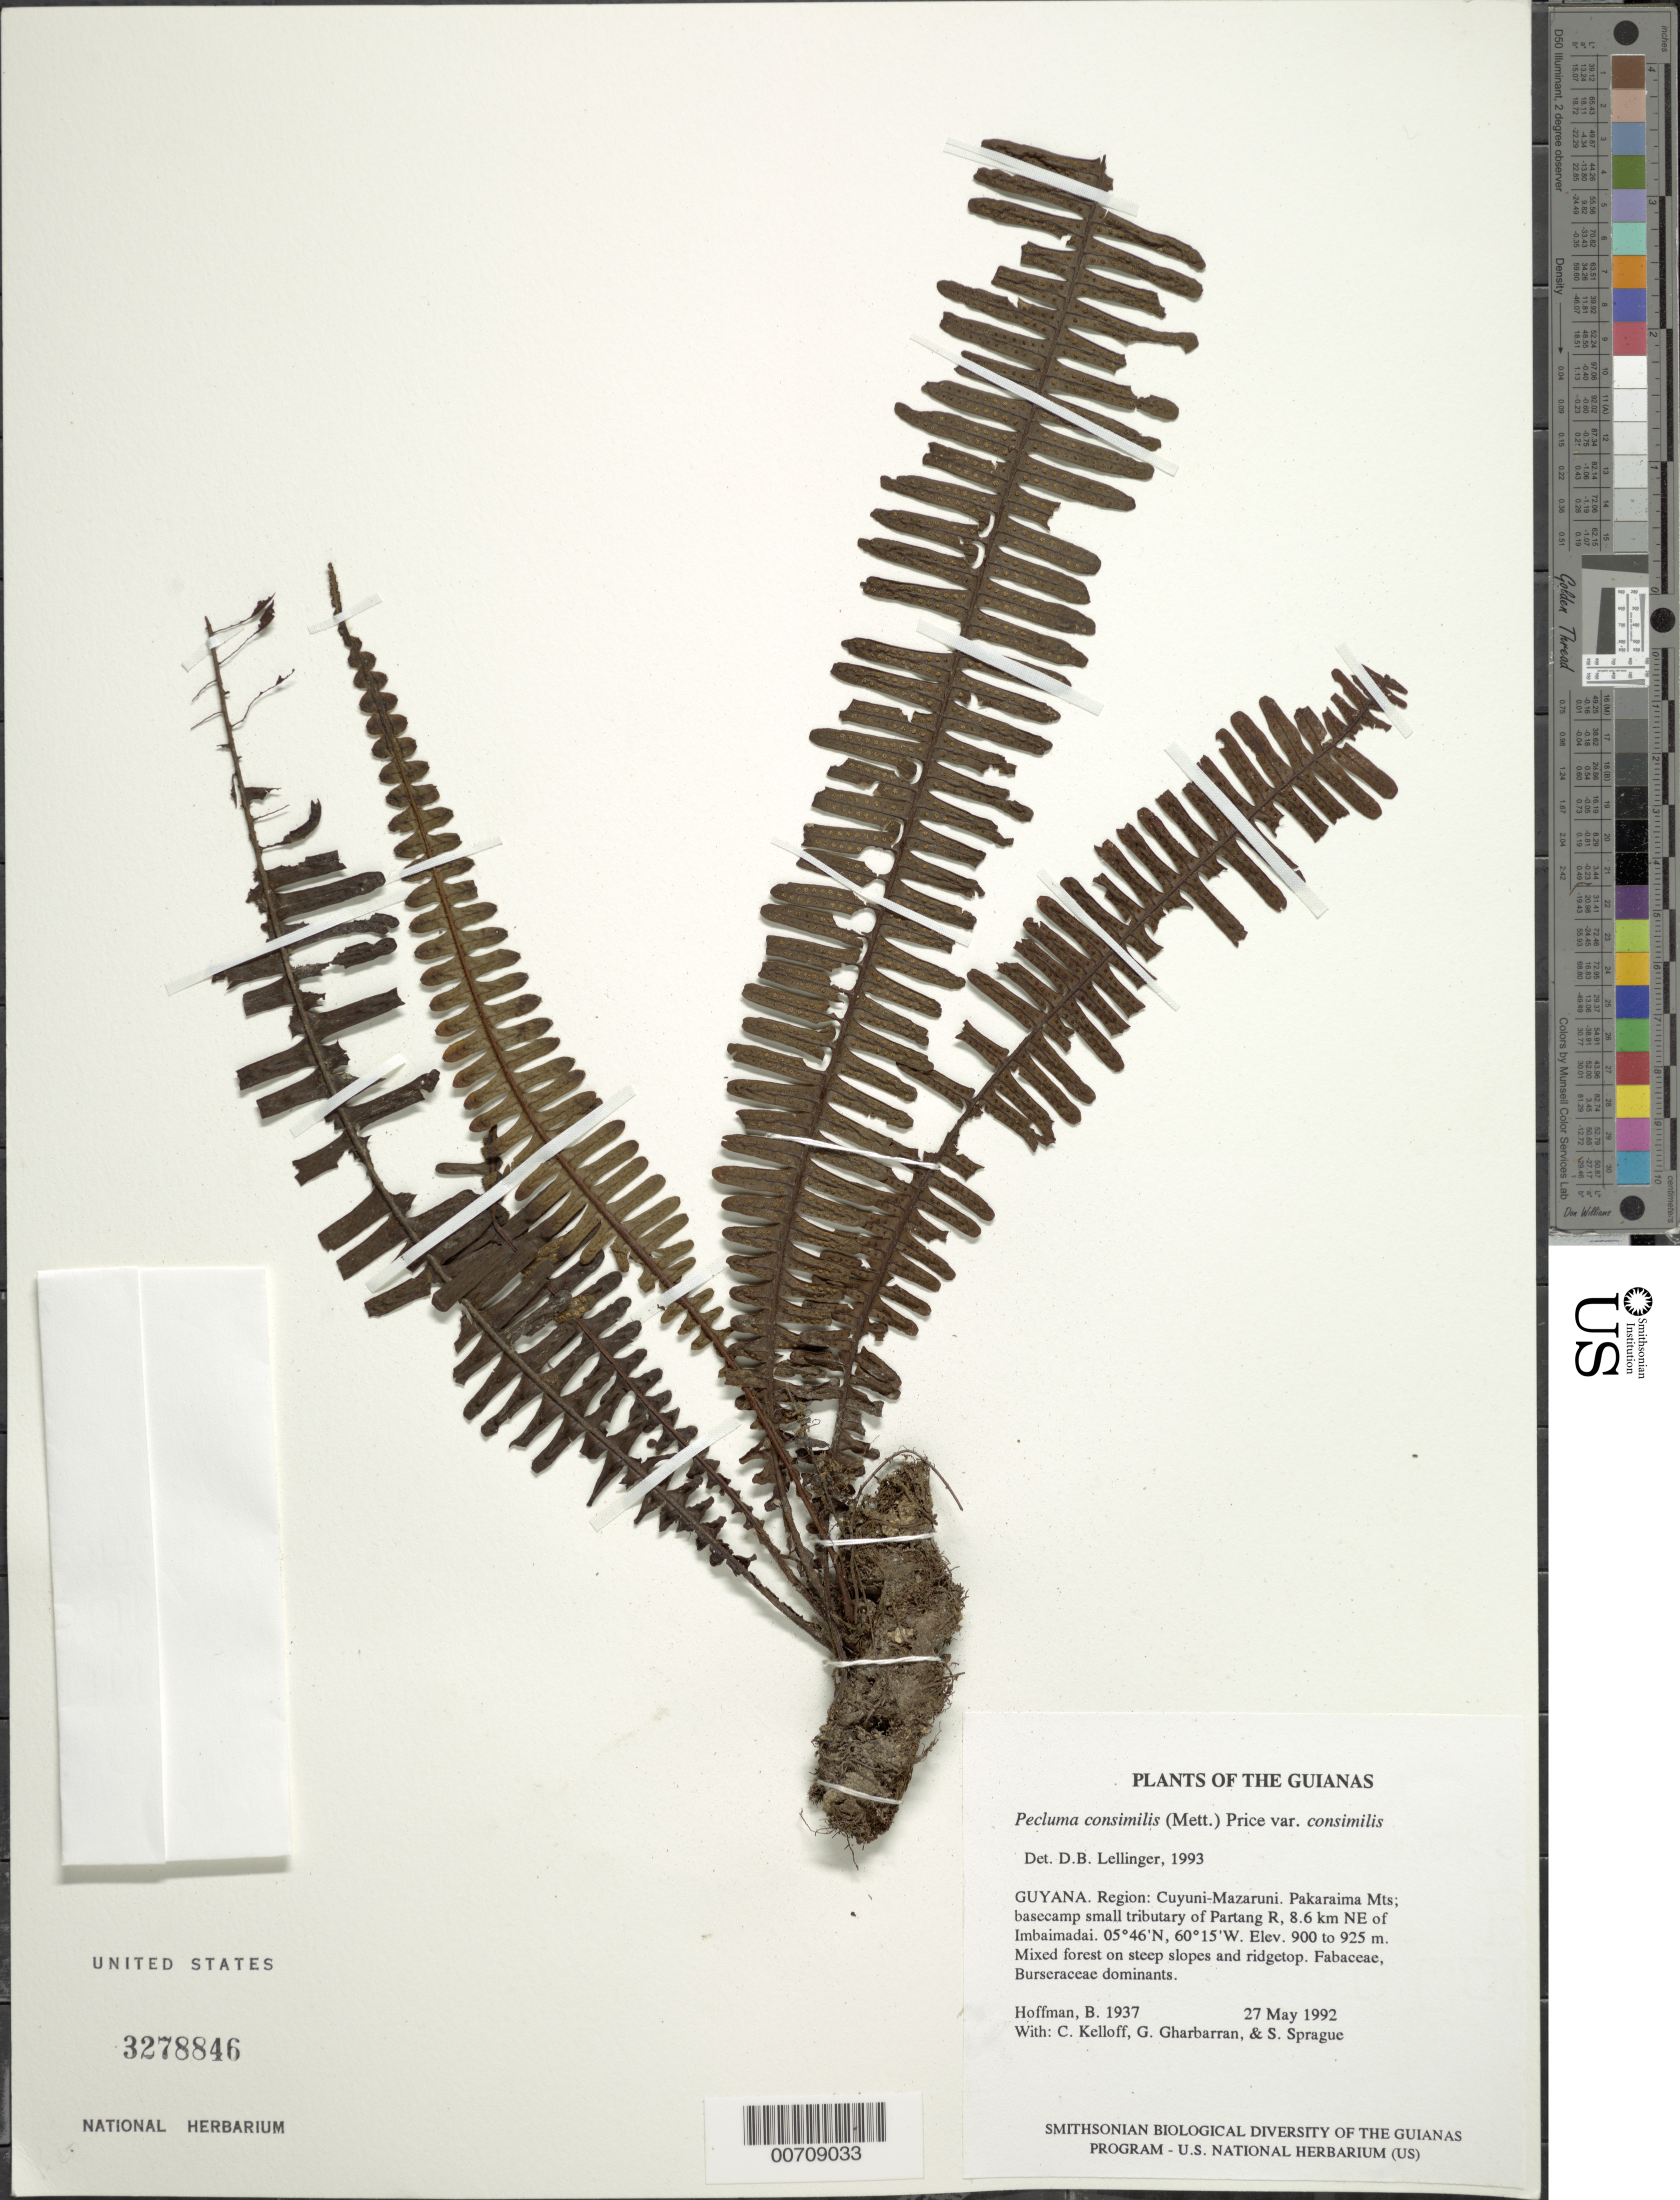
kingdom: Plantae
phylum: Tracheophyta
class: Polypodiopsida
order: Polypodiales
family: Polypodiaceae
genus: Pecluma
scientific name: Pecluma consimilis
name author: (Mett.) M.G. Price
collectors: B. Hoffman, C. L. Kelloff, G. Gharbarran & S. Sprague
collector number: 1937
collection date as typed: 27 May 1992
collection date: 1992-05-27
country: Guyana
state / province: Cuyuni-Mazaruni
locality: Pakaraima Mts; basecamp on small tributary of Partang River, 8.6 km NE of Imbaimadai, 2 km W of basecamp on peak marked 2840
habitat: Mixed forest on steep slopes and ridgetop. Fabaceae, Burseraceae dominants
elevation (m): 900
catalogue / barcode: US 3278846